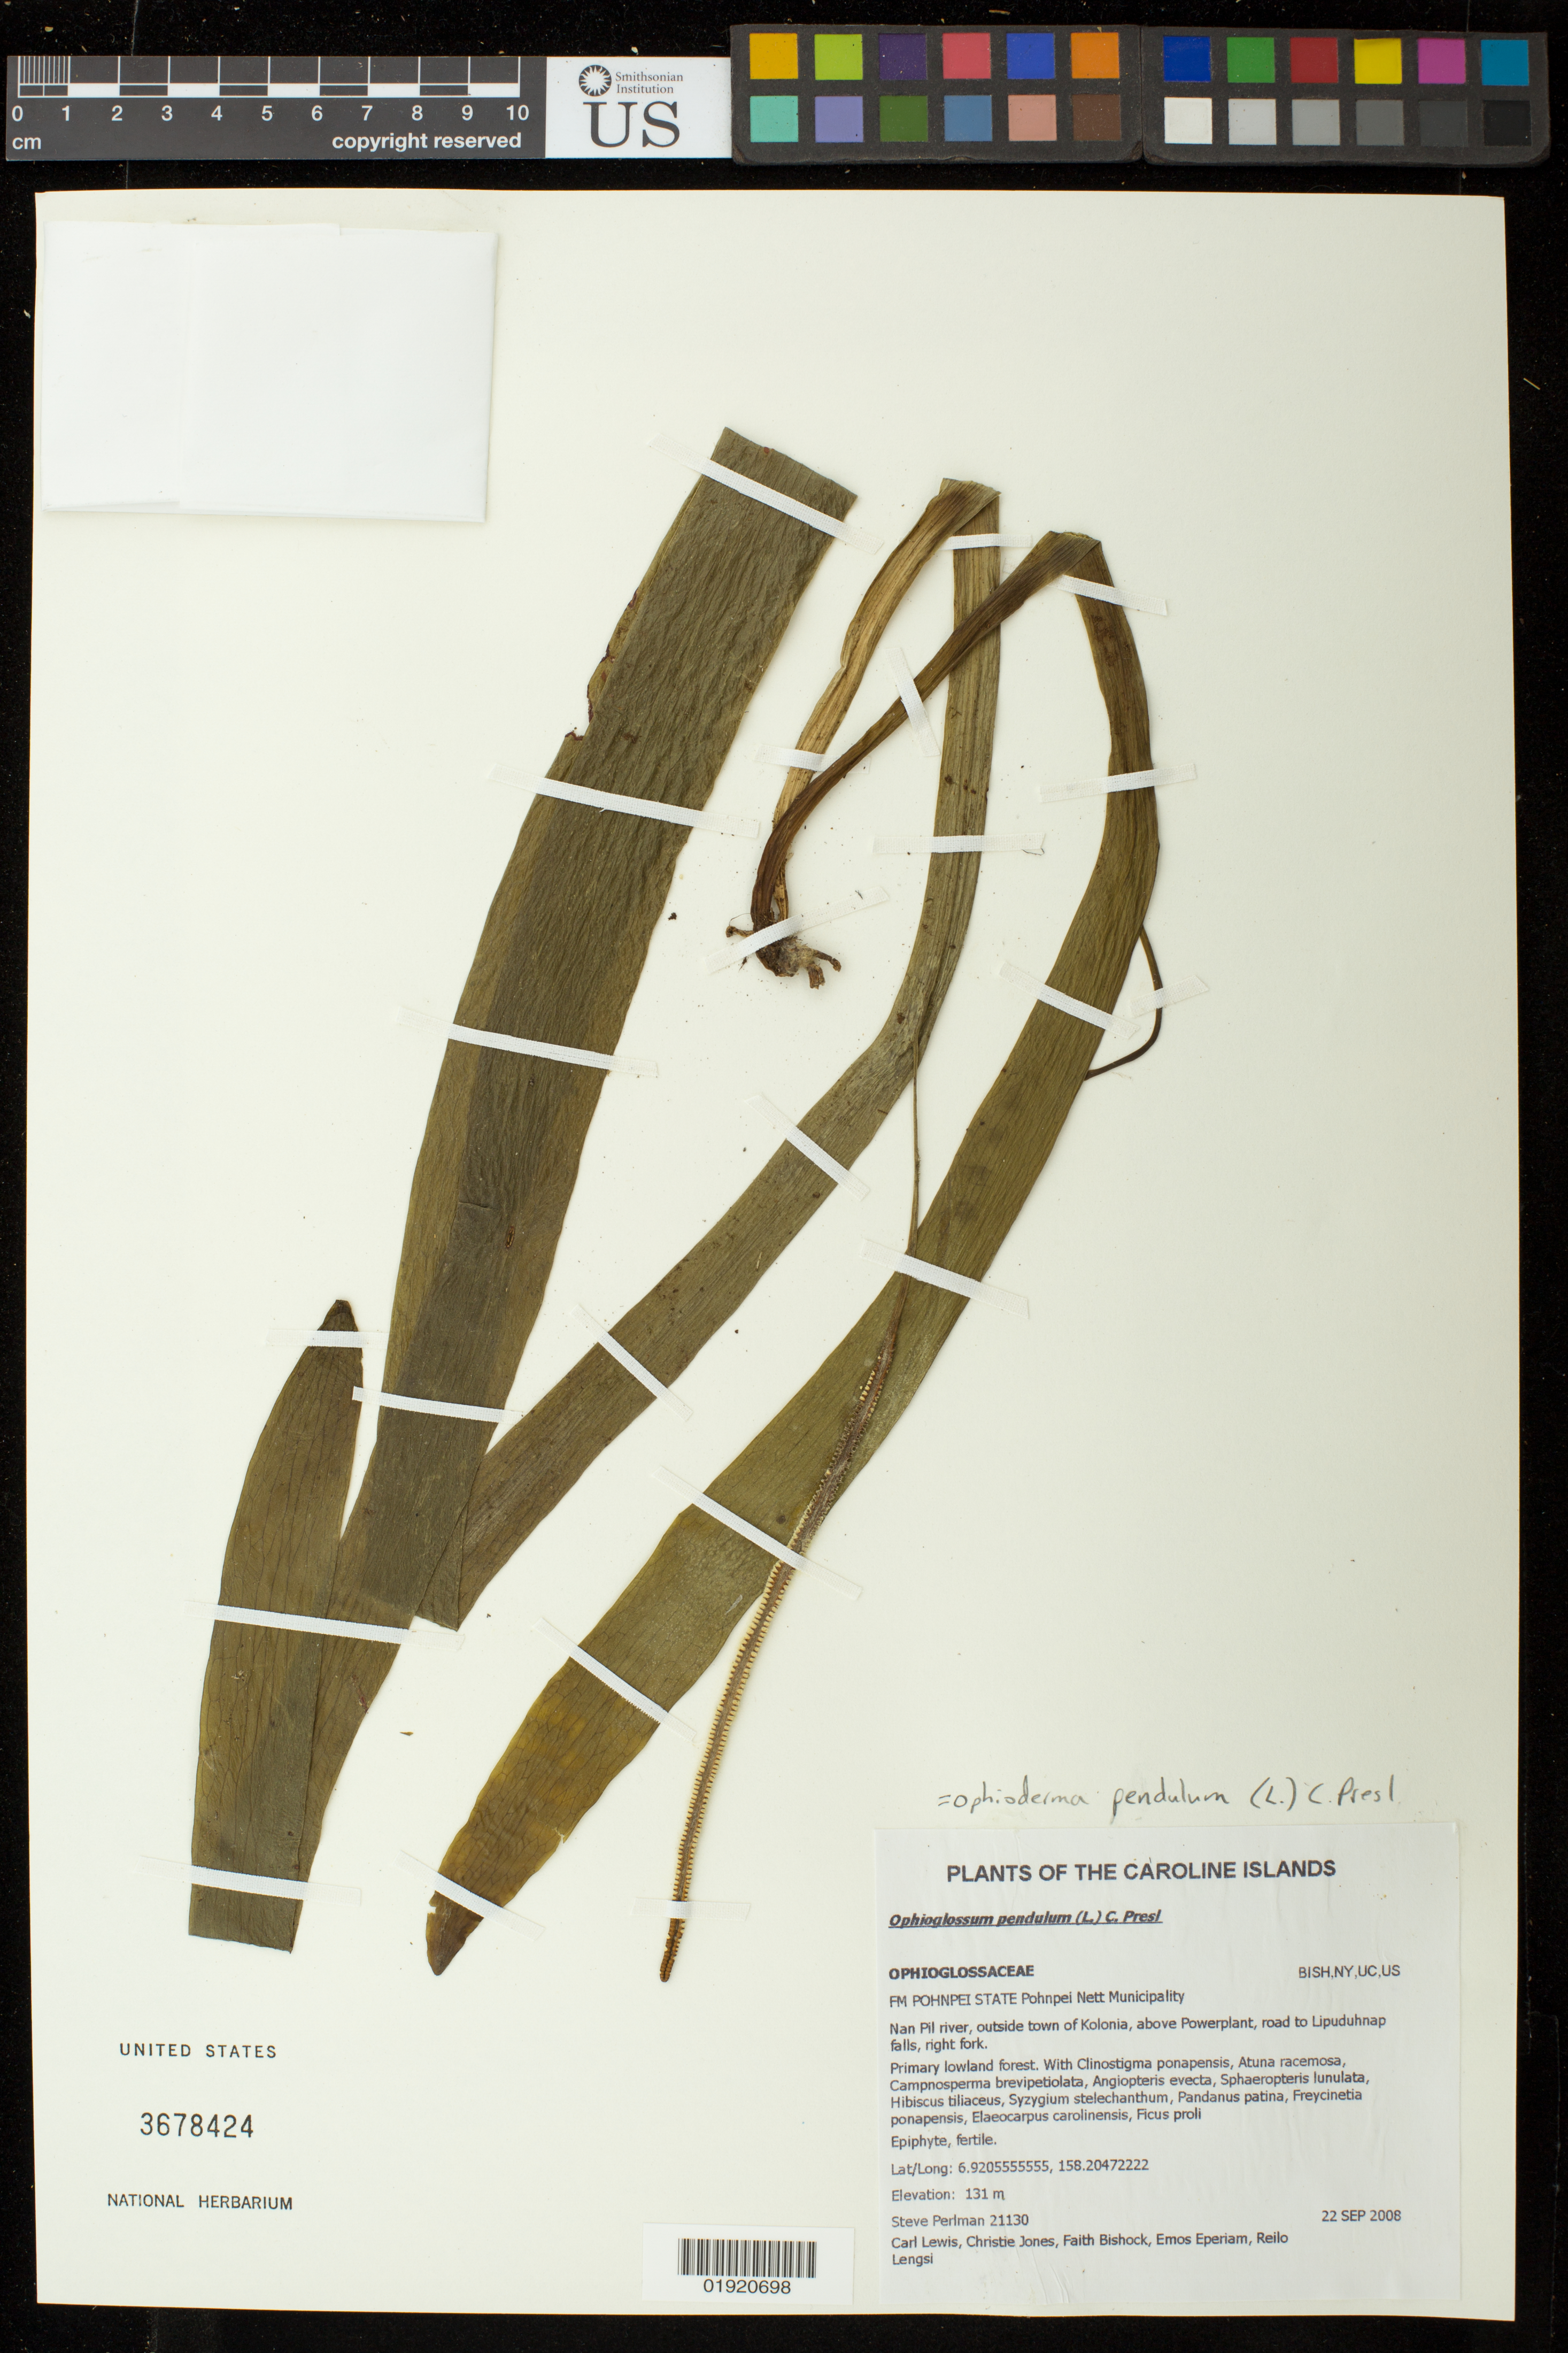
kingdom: Plantae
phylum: Tracheophyta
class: Polypodiopsida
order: Ophioglossales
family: Ophioglossaceae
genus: Ophioderma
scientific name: Ophioderma pendulum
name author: (L.) C. Presl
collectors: S. Perlman, C. Lewis, C. Jones, F. Bishock, E. Eperiam & L. Reilo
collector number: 21130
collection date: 2008-09-22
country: Micronesia, Federated States of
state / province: Pohnpei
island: Pohnpei [Ponape]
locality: Pohnpei State Pohnpei Nett Municipality. Nan Pil river, outside town of Kolonia, above Powerplant, road to Lipuduhnap falls, right fork.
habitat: Primary lowland forest.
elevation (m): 131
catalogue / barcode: US 3678424